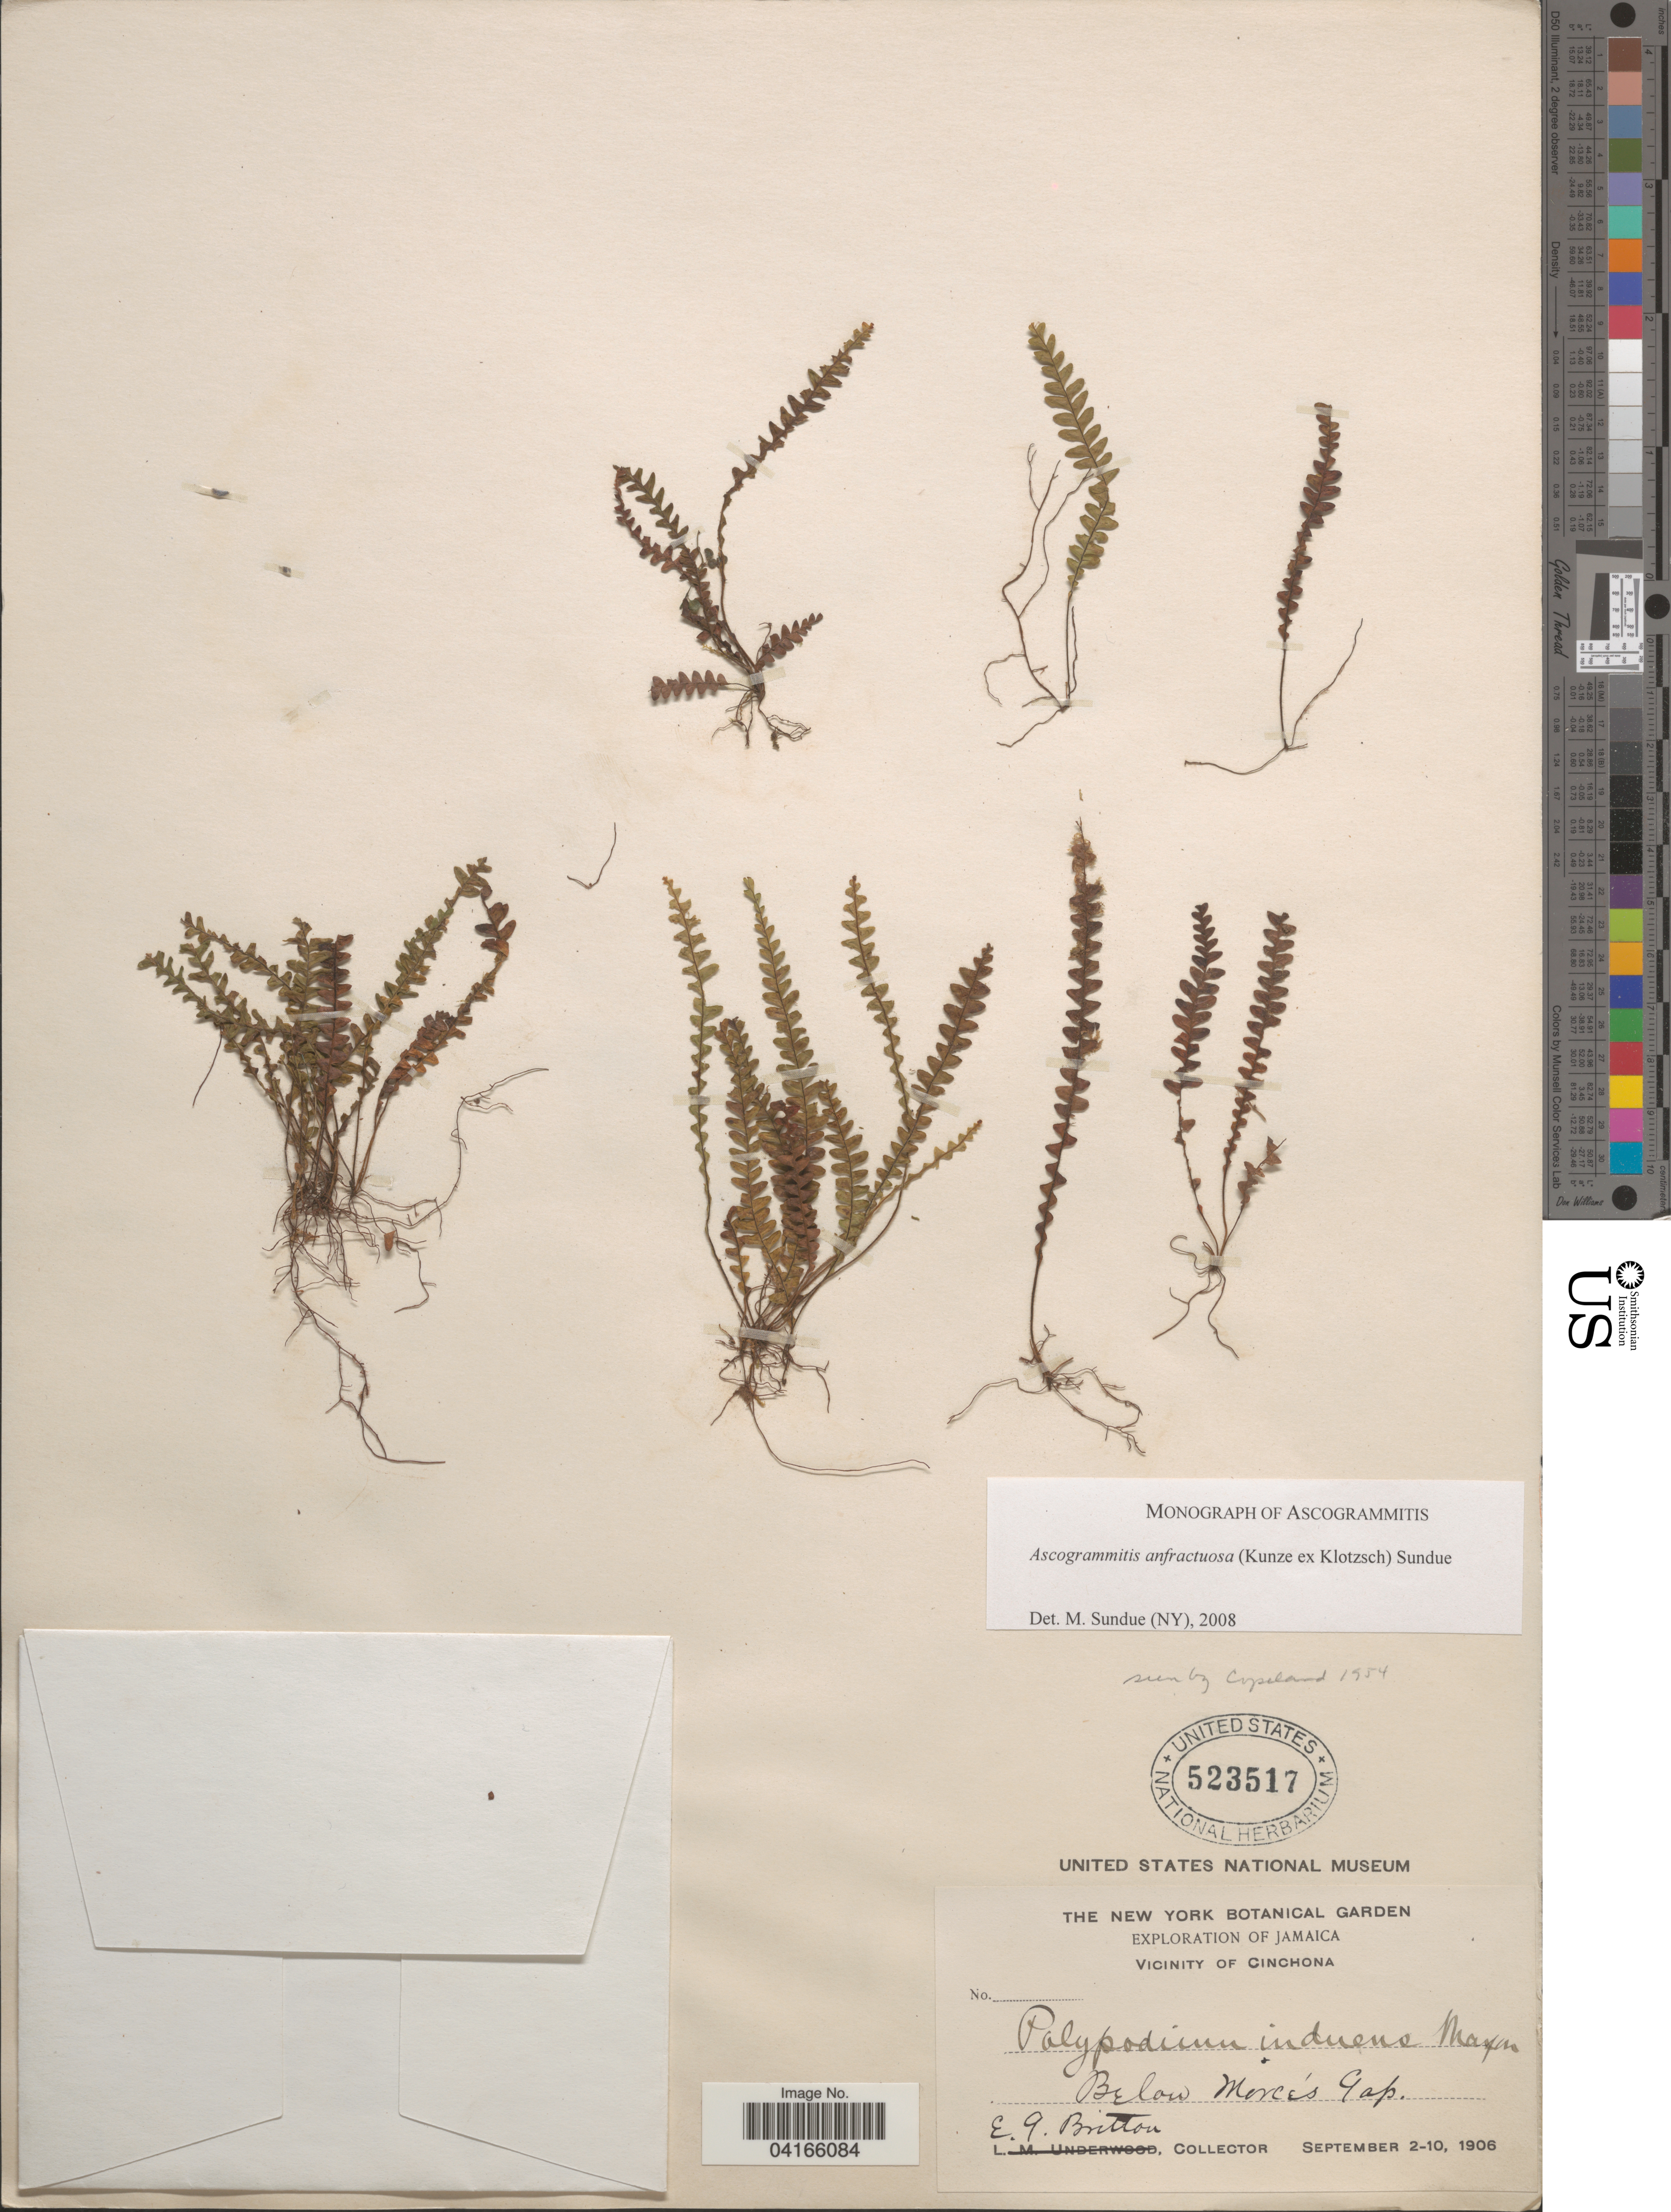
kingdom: Plantae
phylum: Tracheophyta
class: Polypodiopsida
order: Polypodiales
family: Polypodiaceae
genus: Ascogrammitis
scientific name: Ascogrammitis anfractuosa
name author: (Kunze ex Klotzsch) Sundue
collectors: E. G. Britton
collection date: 1906-09-02/1906-09-10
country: Jamaica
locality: Exploration of Jamaica. Vicinity of Cinchona. Below Morces Gap.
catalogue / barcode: US 523517